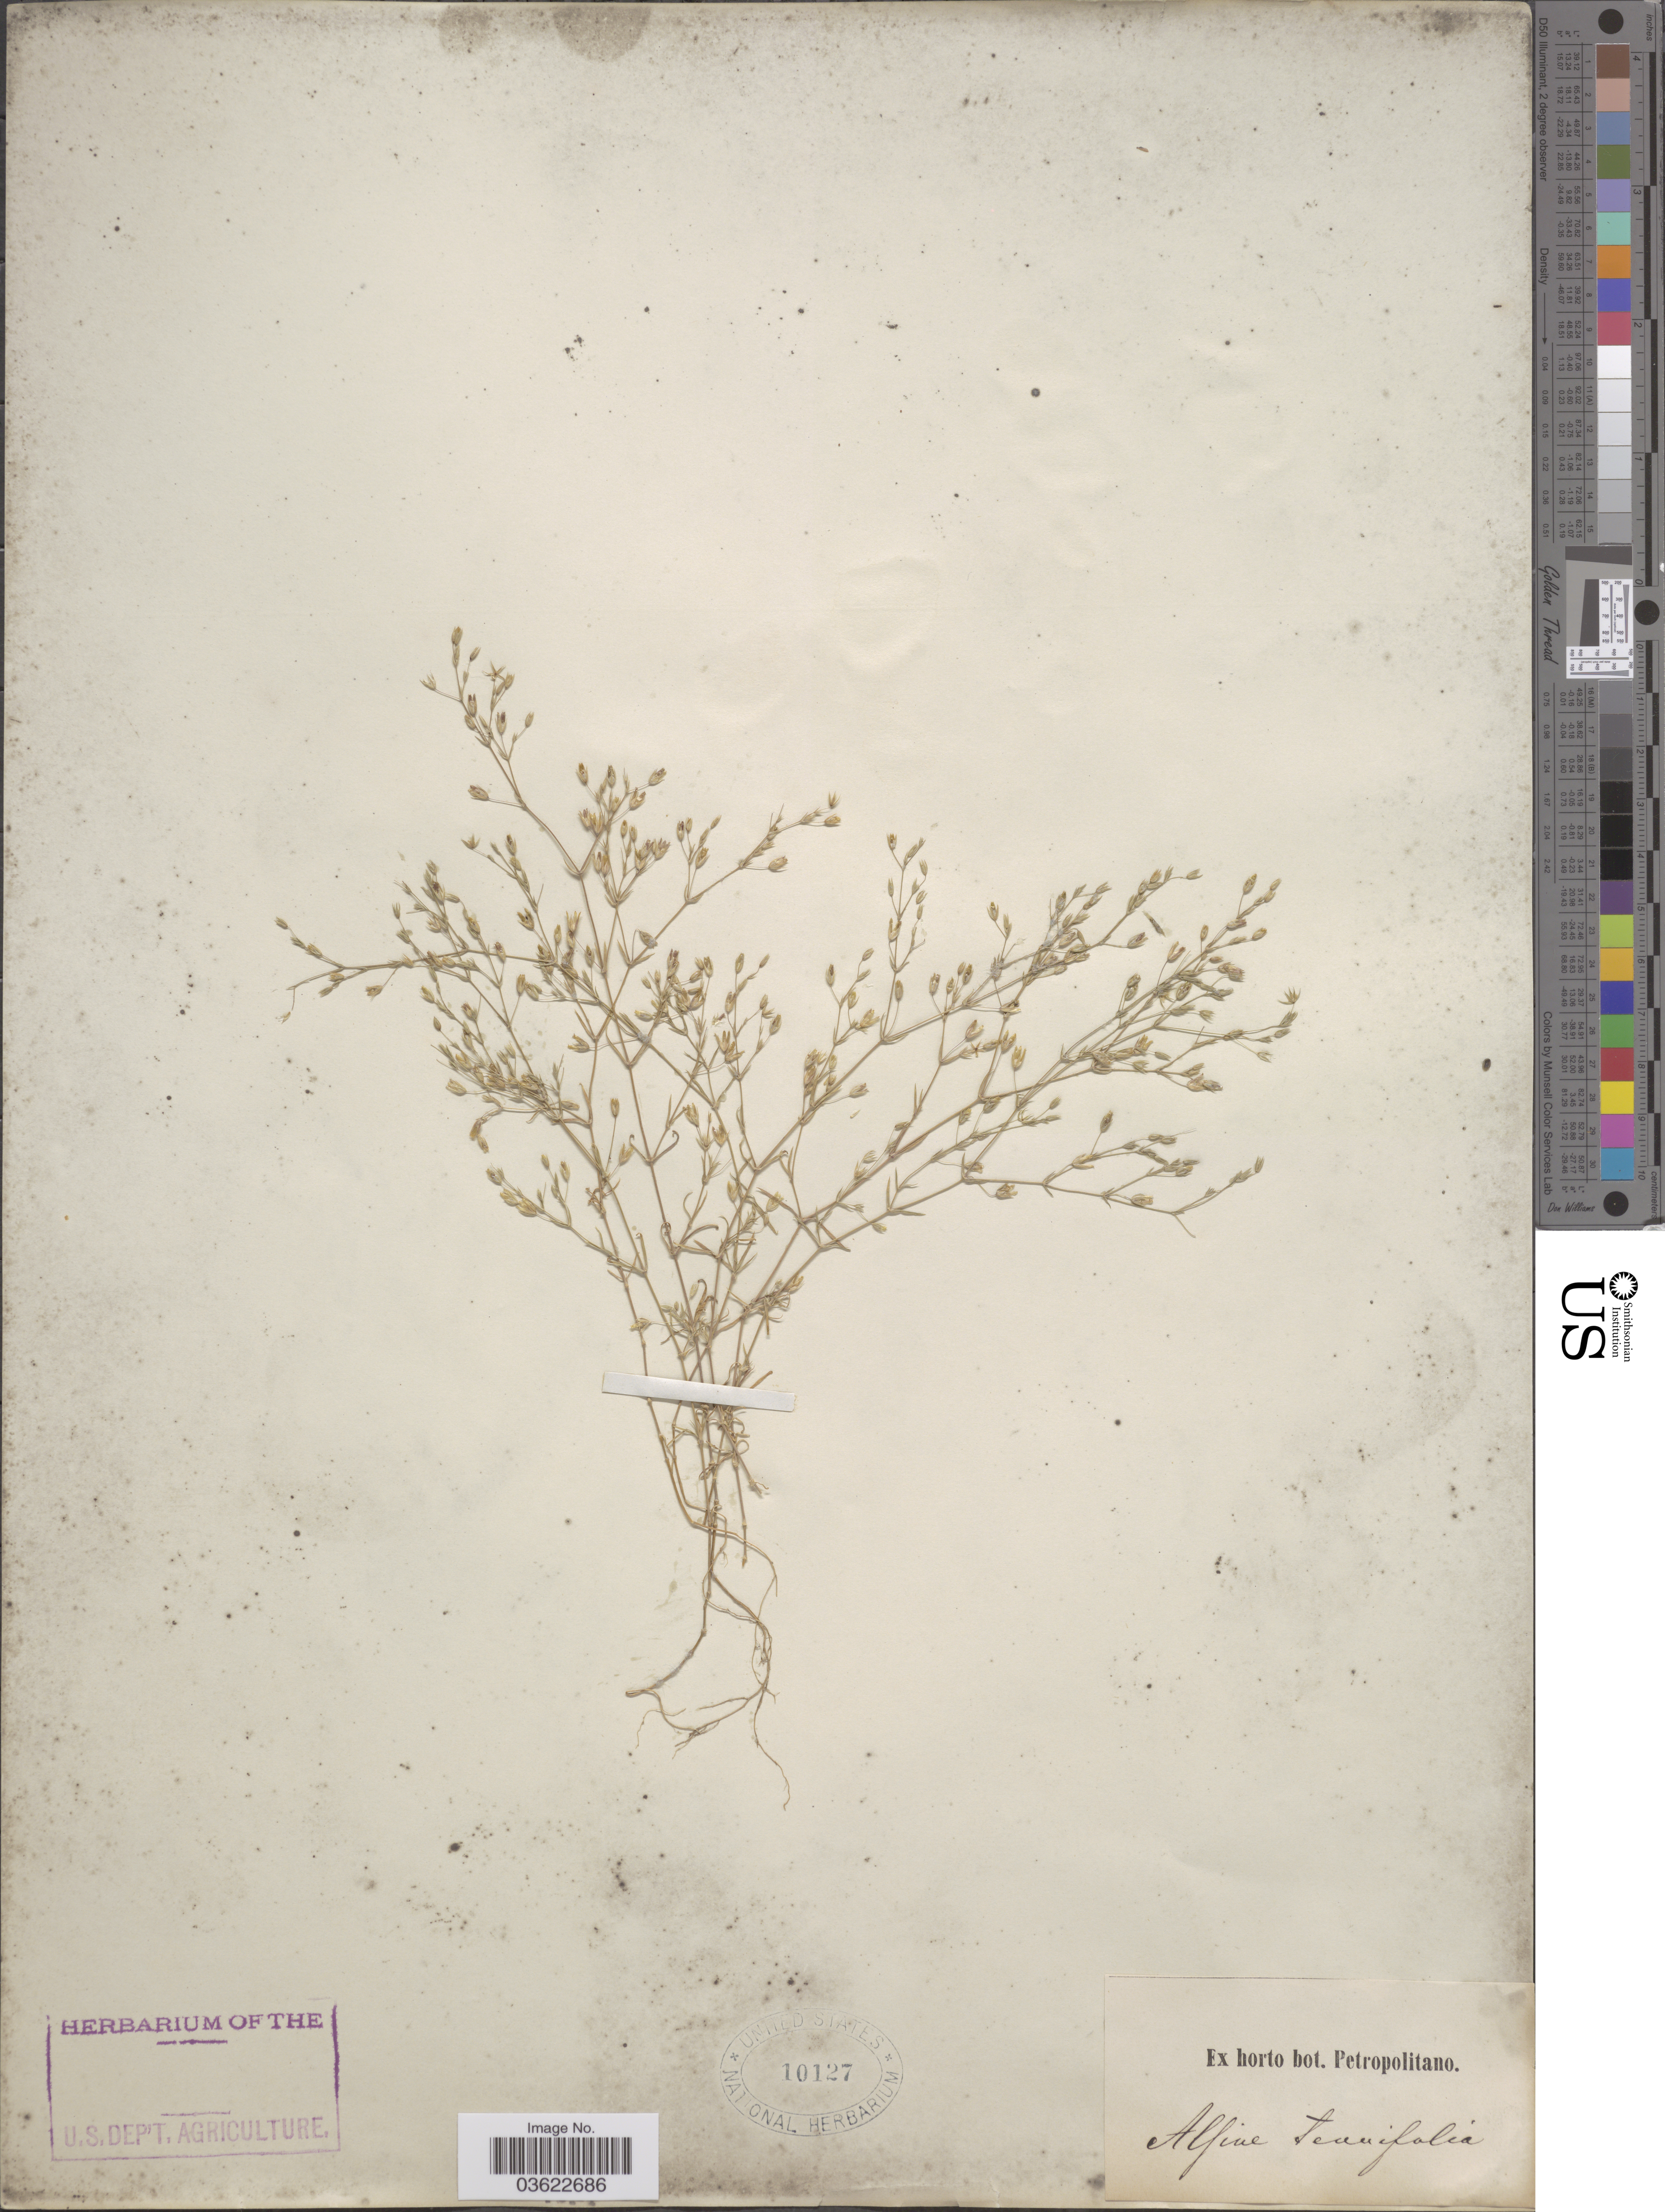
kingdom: Plantae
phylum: Tracheophyta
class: Magnoliopsida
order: Caryophyllales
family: Caryophyllaceae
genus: Arenaria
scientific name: Arenaria tenuifolia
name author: L.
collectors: ex Horto Bot. Petropolitano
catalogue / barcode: US 10127